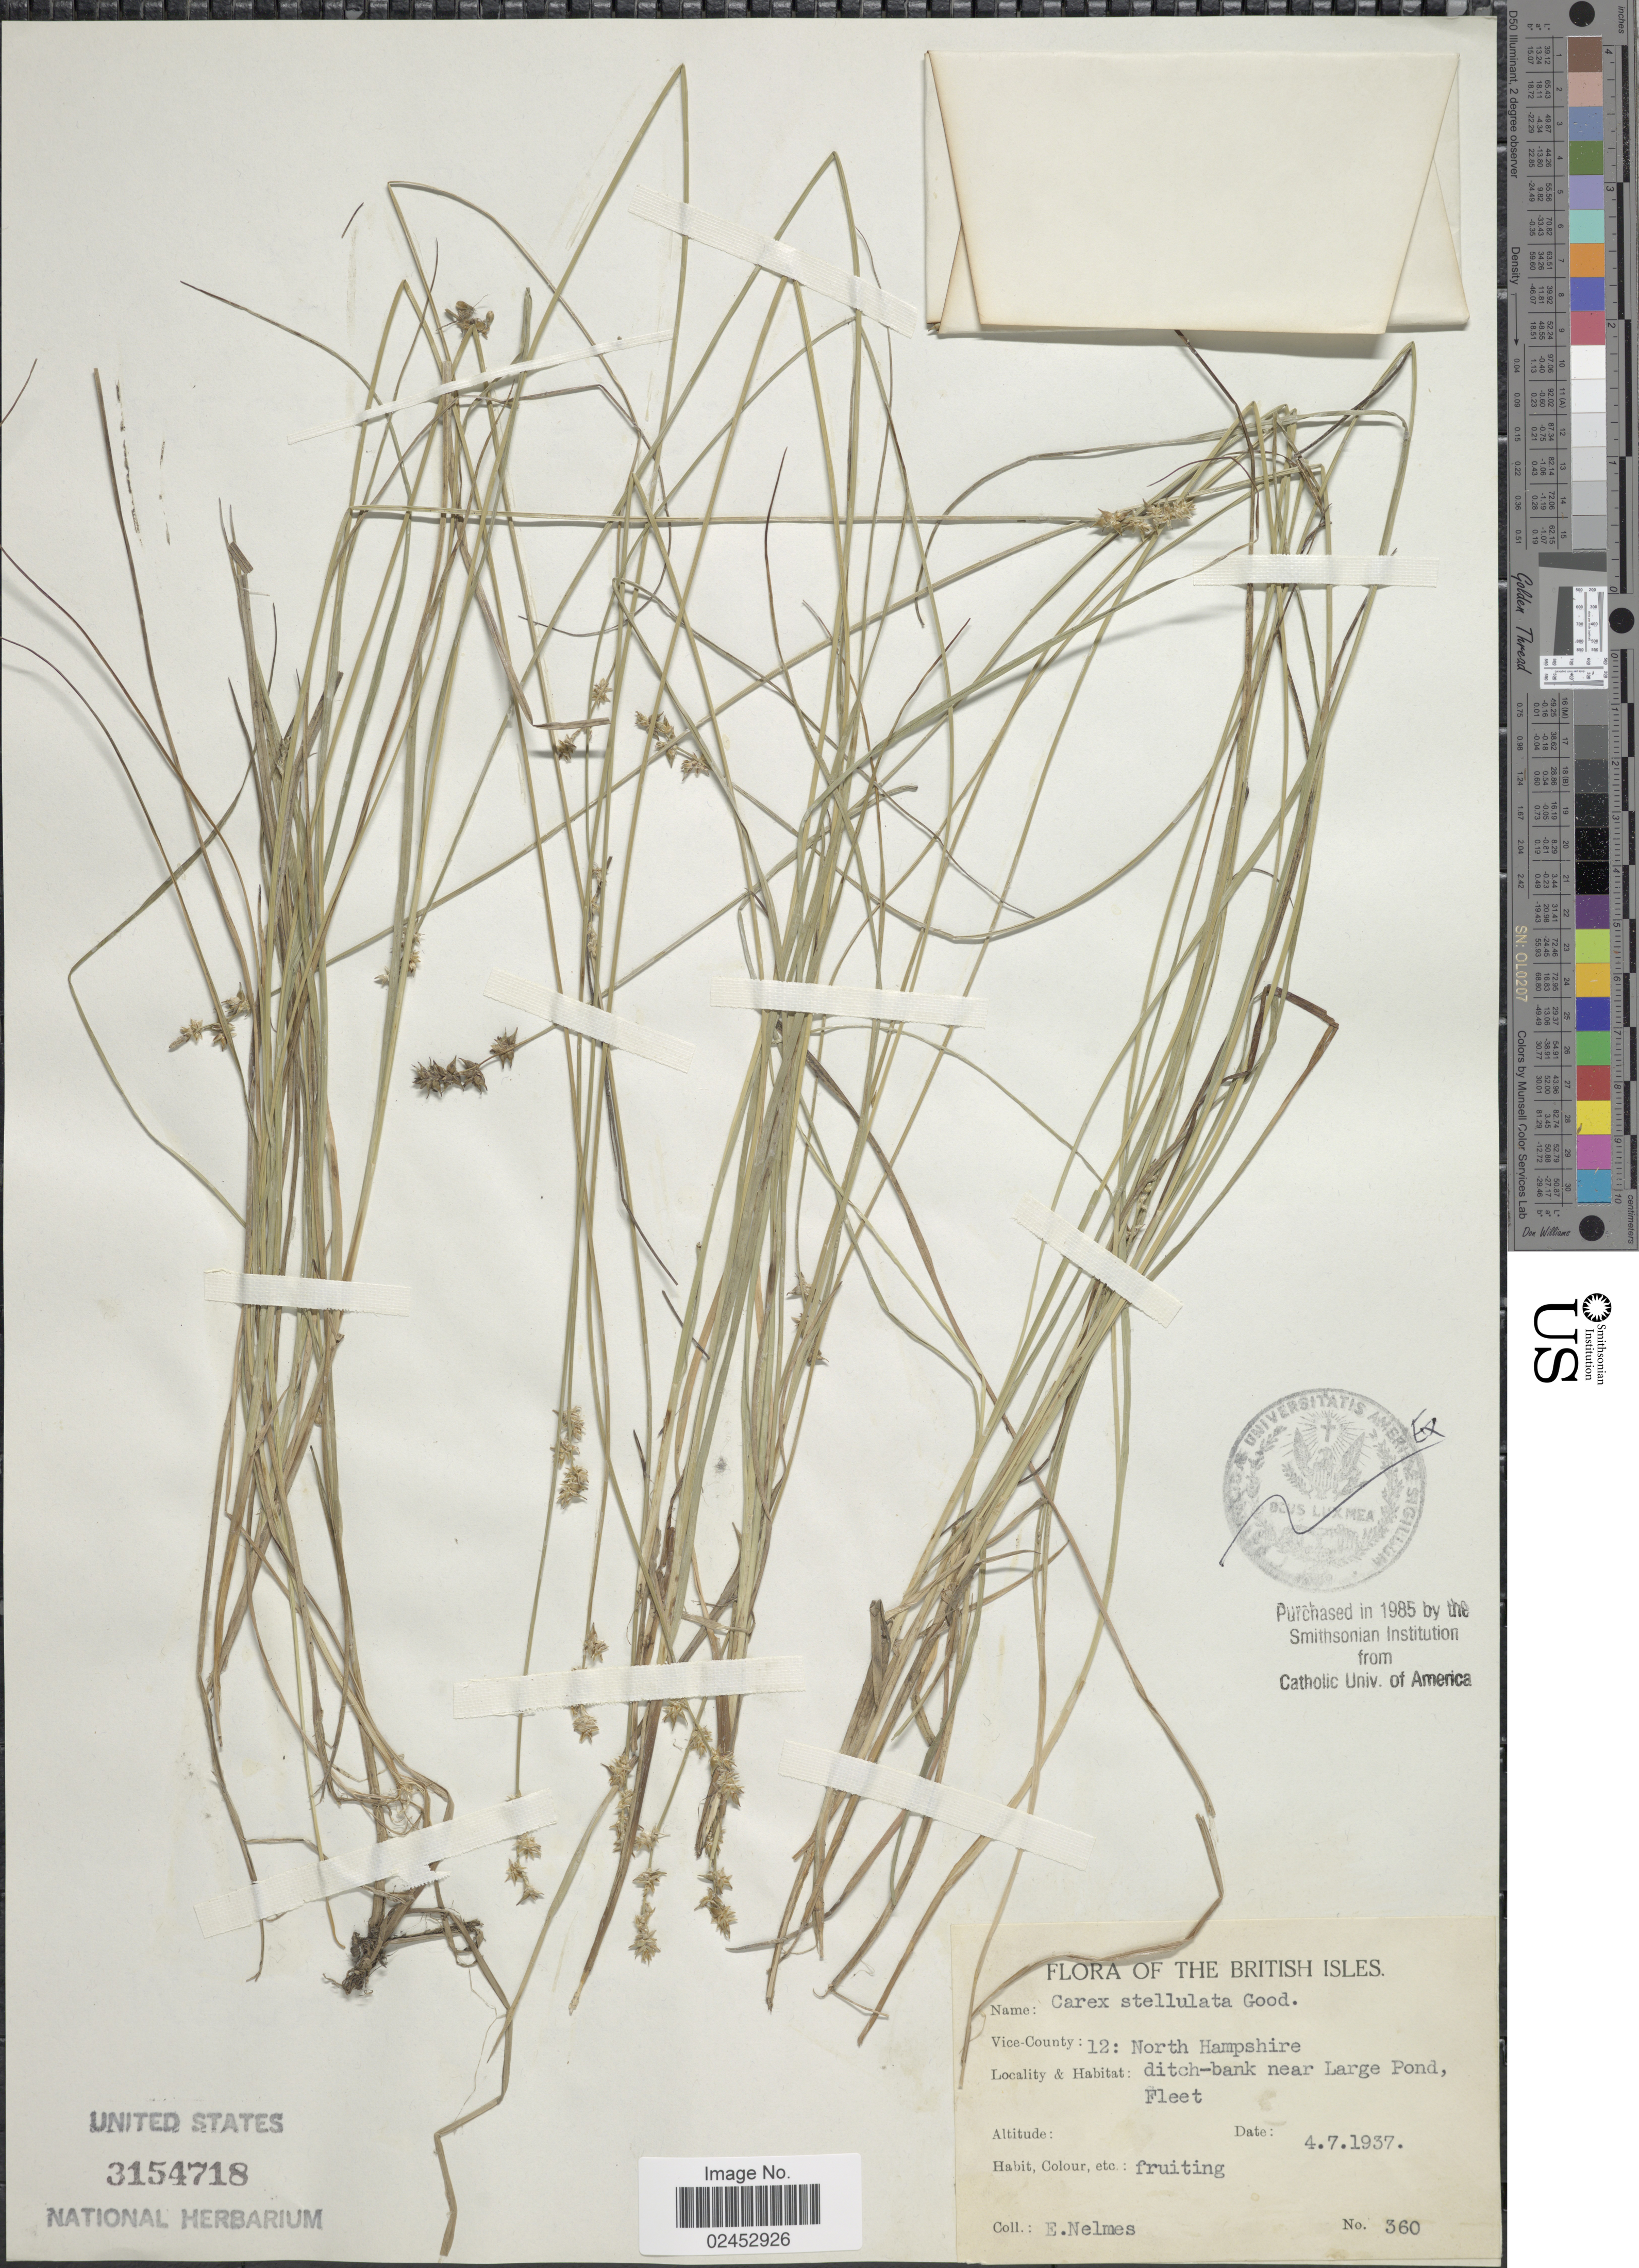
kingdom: Plantae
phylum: Tracheophyta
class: Liliopsida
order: Poales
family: Cyperaceae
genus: Carex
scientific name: Carex echinata subsp. echinata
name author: Murray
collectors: E. Nelmes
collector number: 360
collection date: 1937-07-04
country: United Kingdom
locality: The British Isles, Vice-County: 12: North Hampshire, ditch-bank near Large Pond, Fleet.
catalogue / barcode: US 3154718